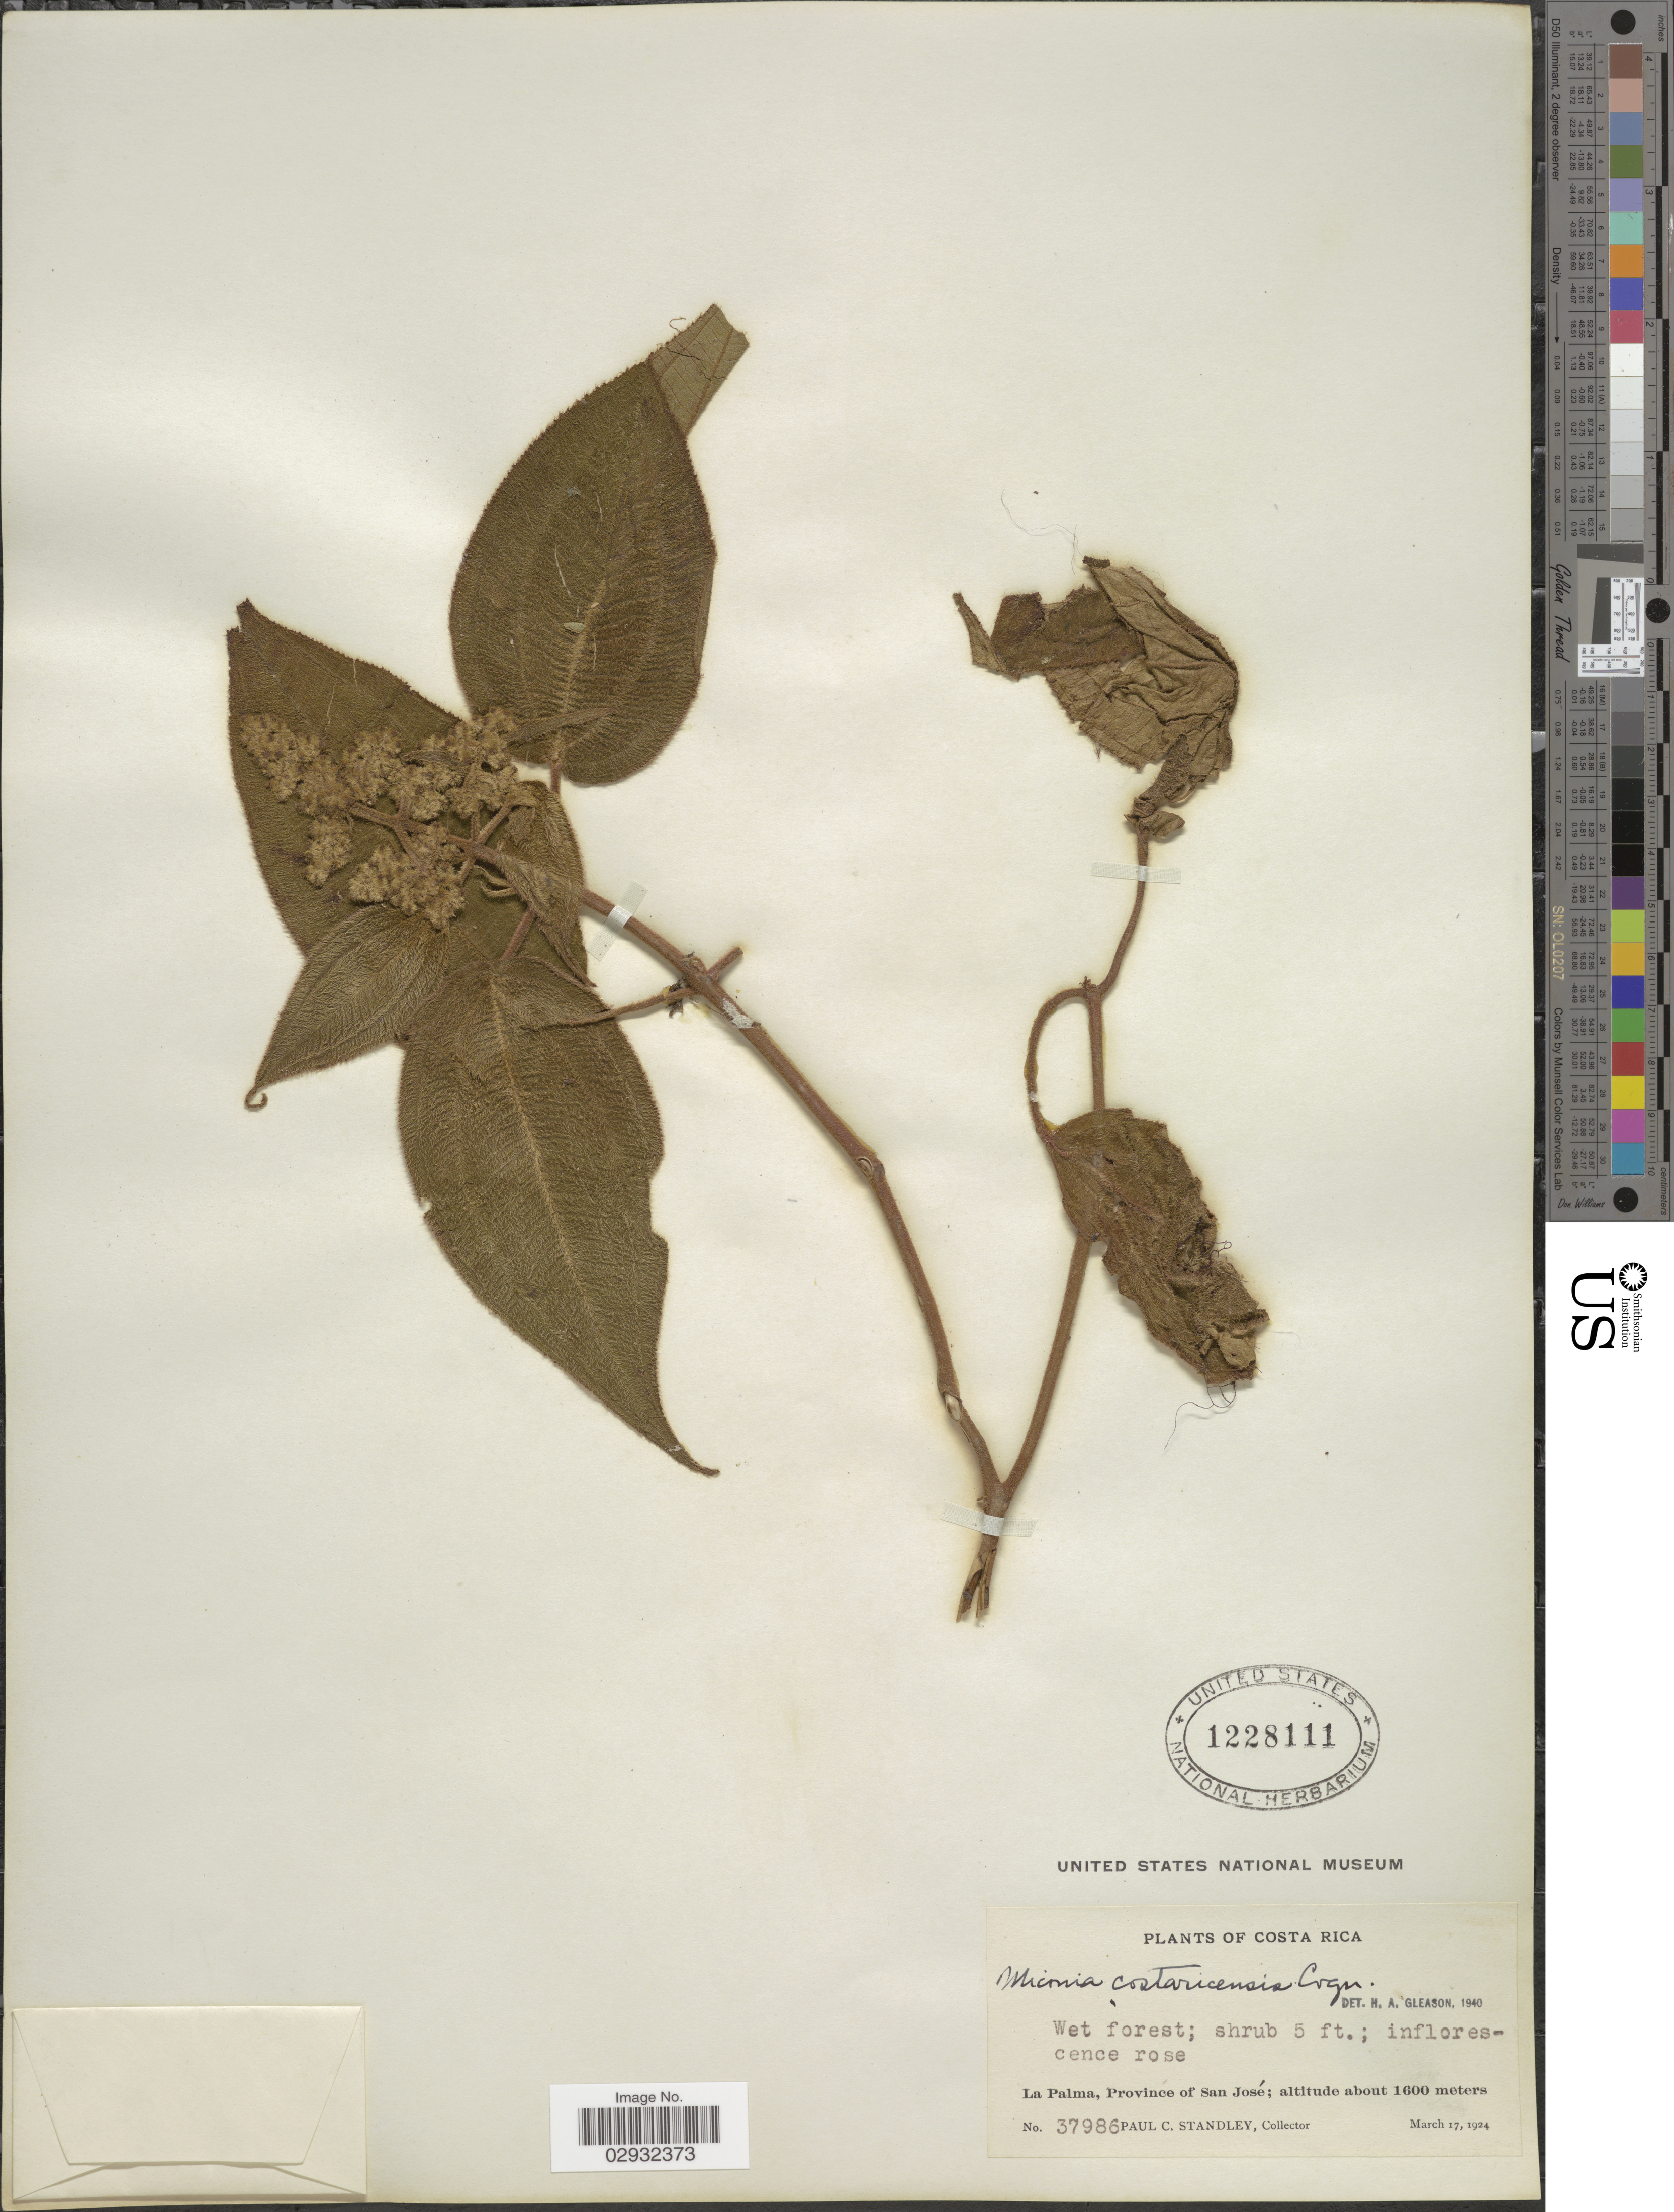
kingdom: Plantae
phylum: Tracheophyta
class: Magnoliopsida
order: Myrtales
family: Melastomataceae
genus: Miconia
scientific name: Miconia costaricensis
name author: Cogn.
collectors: P. C. Standley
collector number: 37986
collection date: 1924-03-17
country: Costa Rica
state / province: San José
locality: La Palma.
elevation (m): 1600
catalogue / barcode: US 1228111